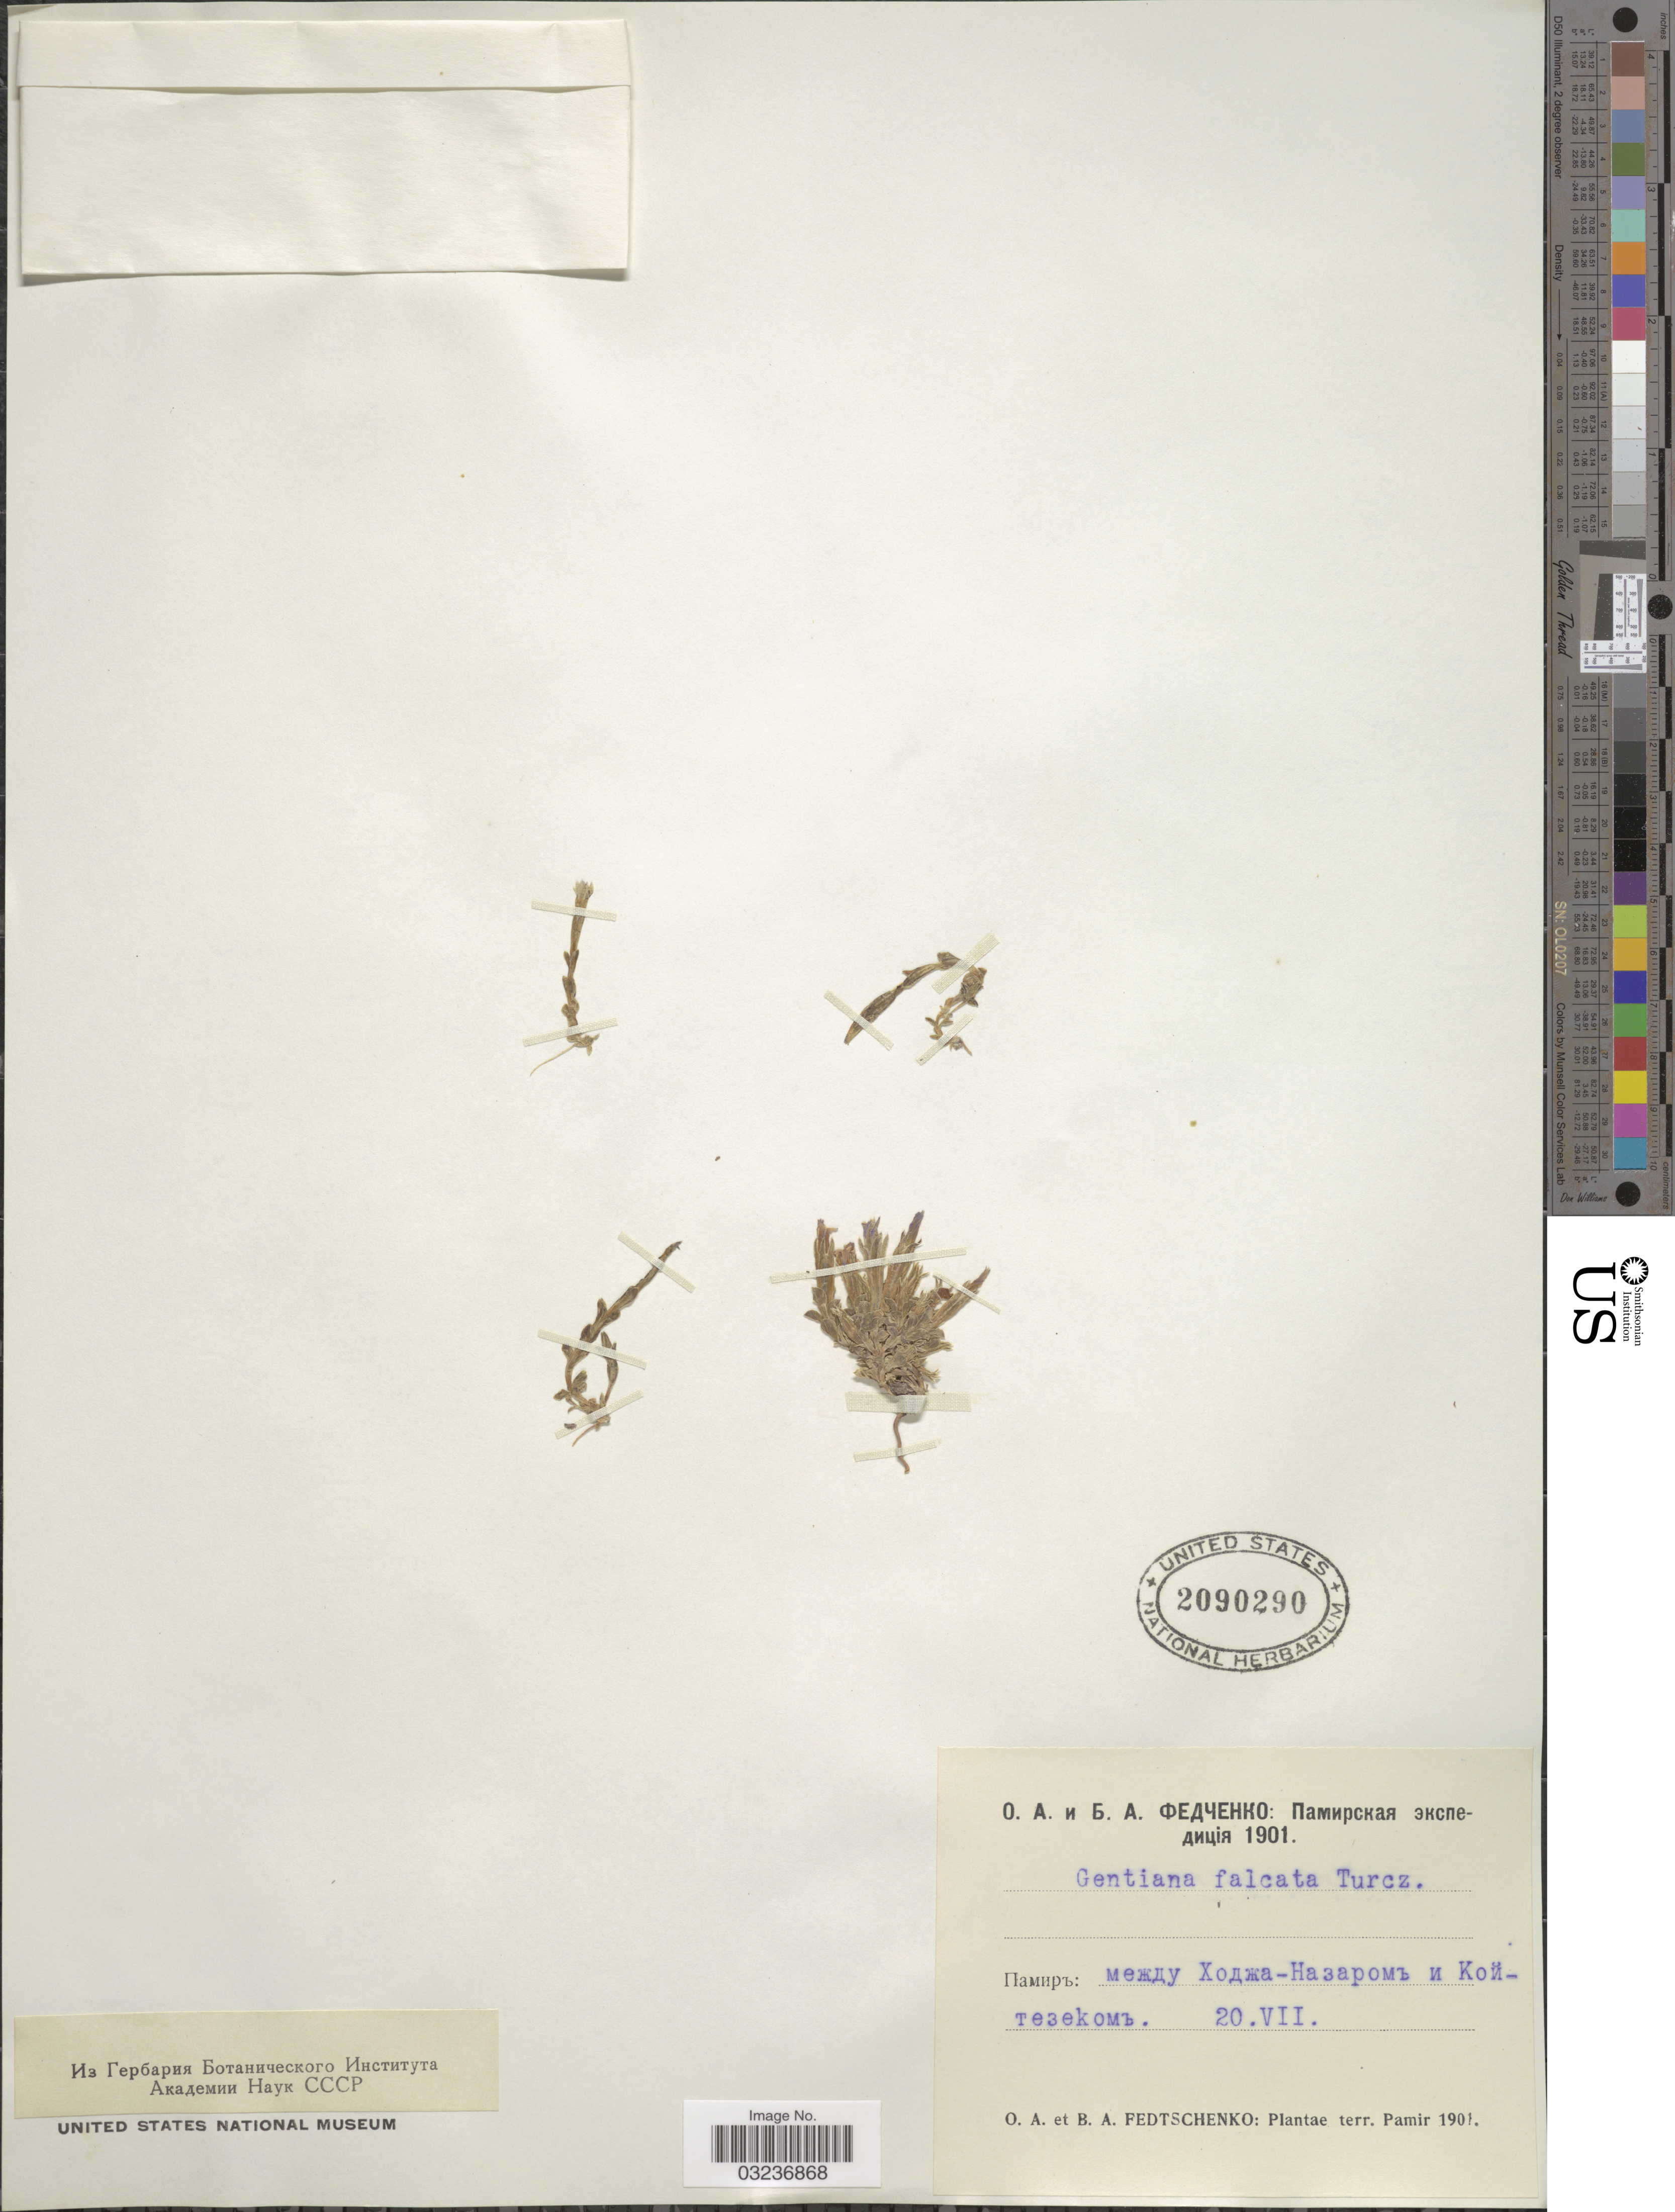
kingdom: Plantae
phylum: Tracheophyta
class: Magnoliopsida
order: Gentianales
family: Gentianaceae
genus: Gentiana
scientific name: Gentiana riparia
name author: Kar. & Kir.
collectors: O. A. Fedtschenko & B. A. Fedtschenko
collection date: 1901-07-20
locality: Terr. Pamir.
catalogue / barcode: US 2090290